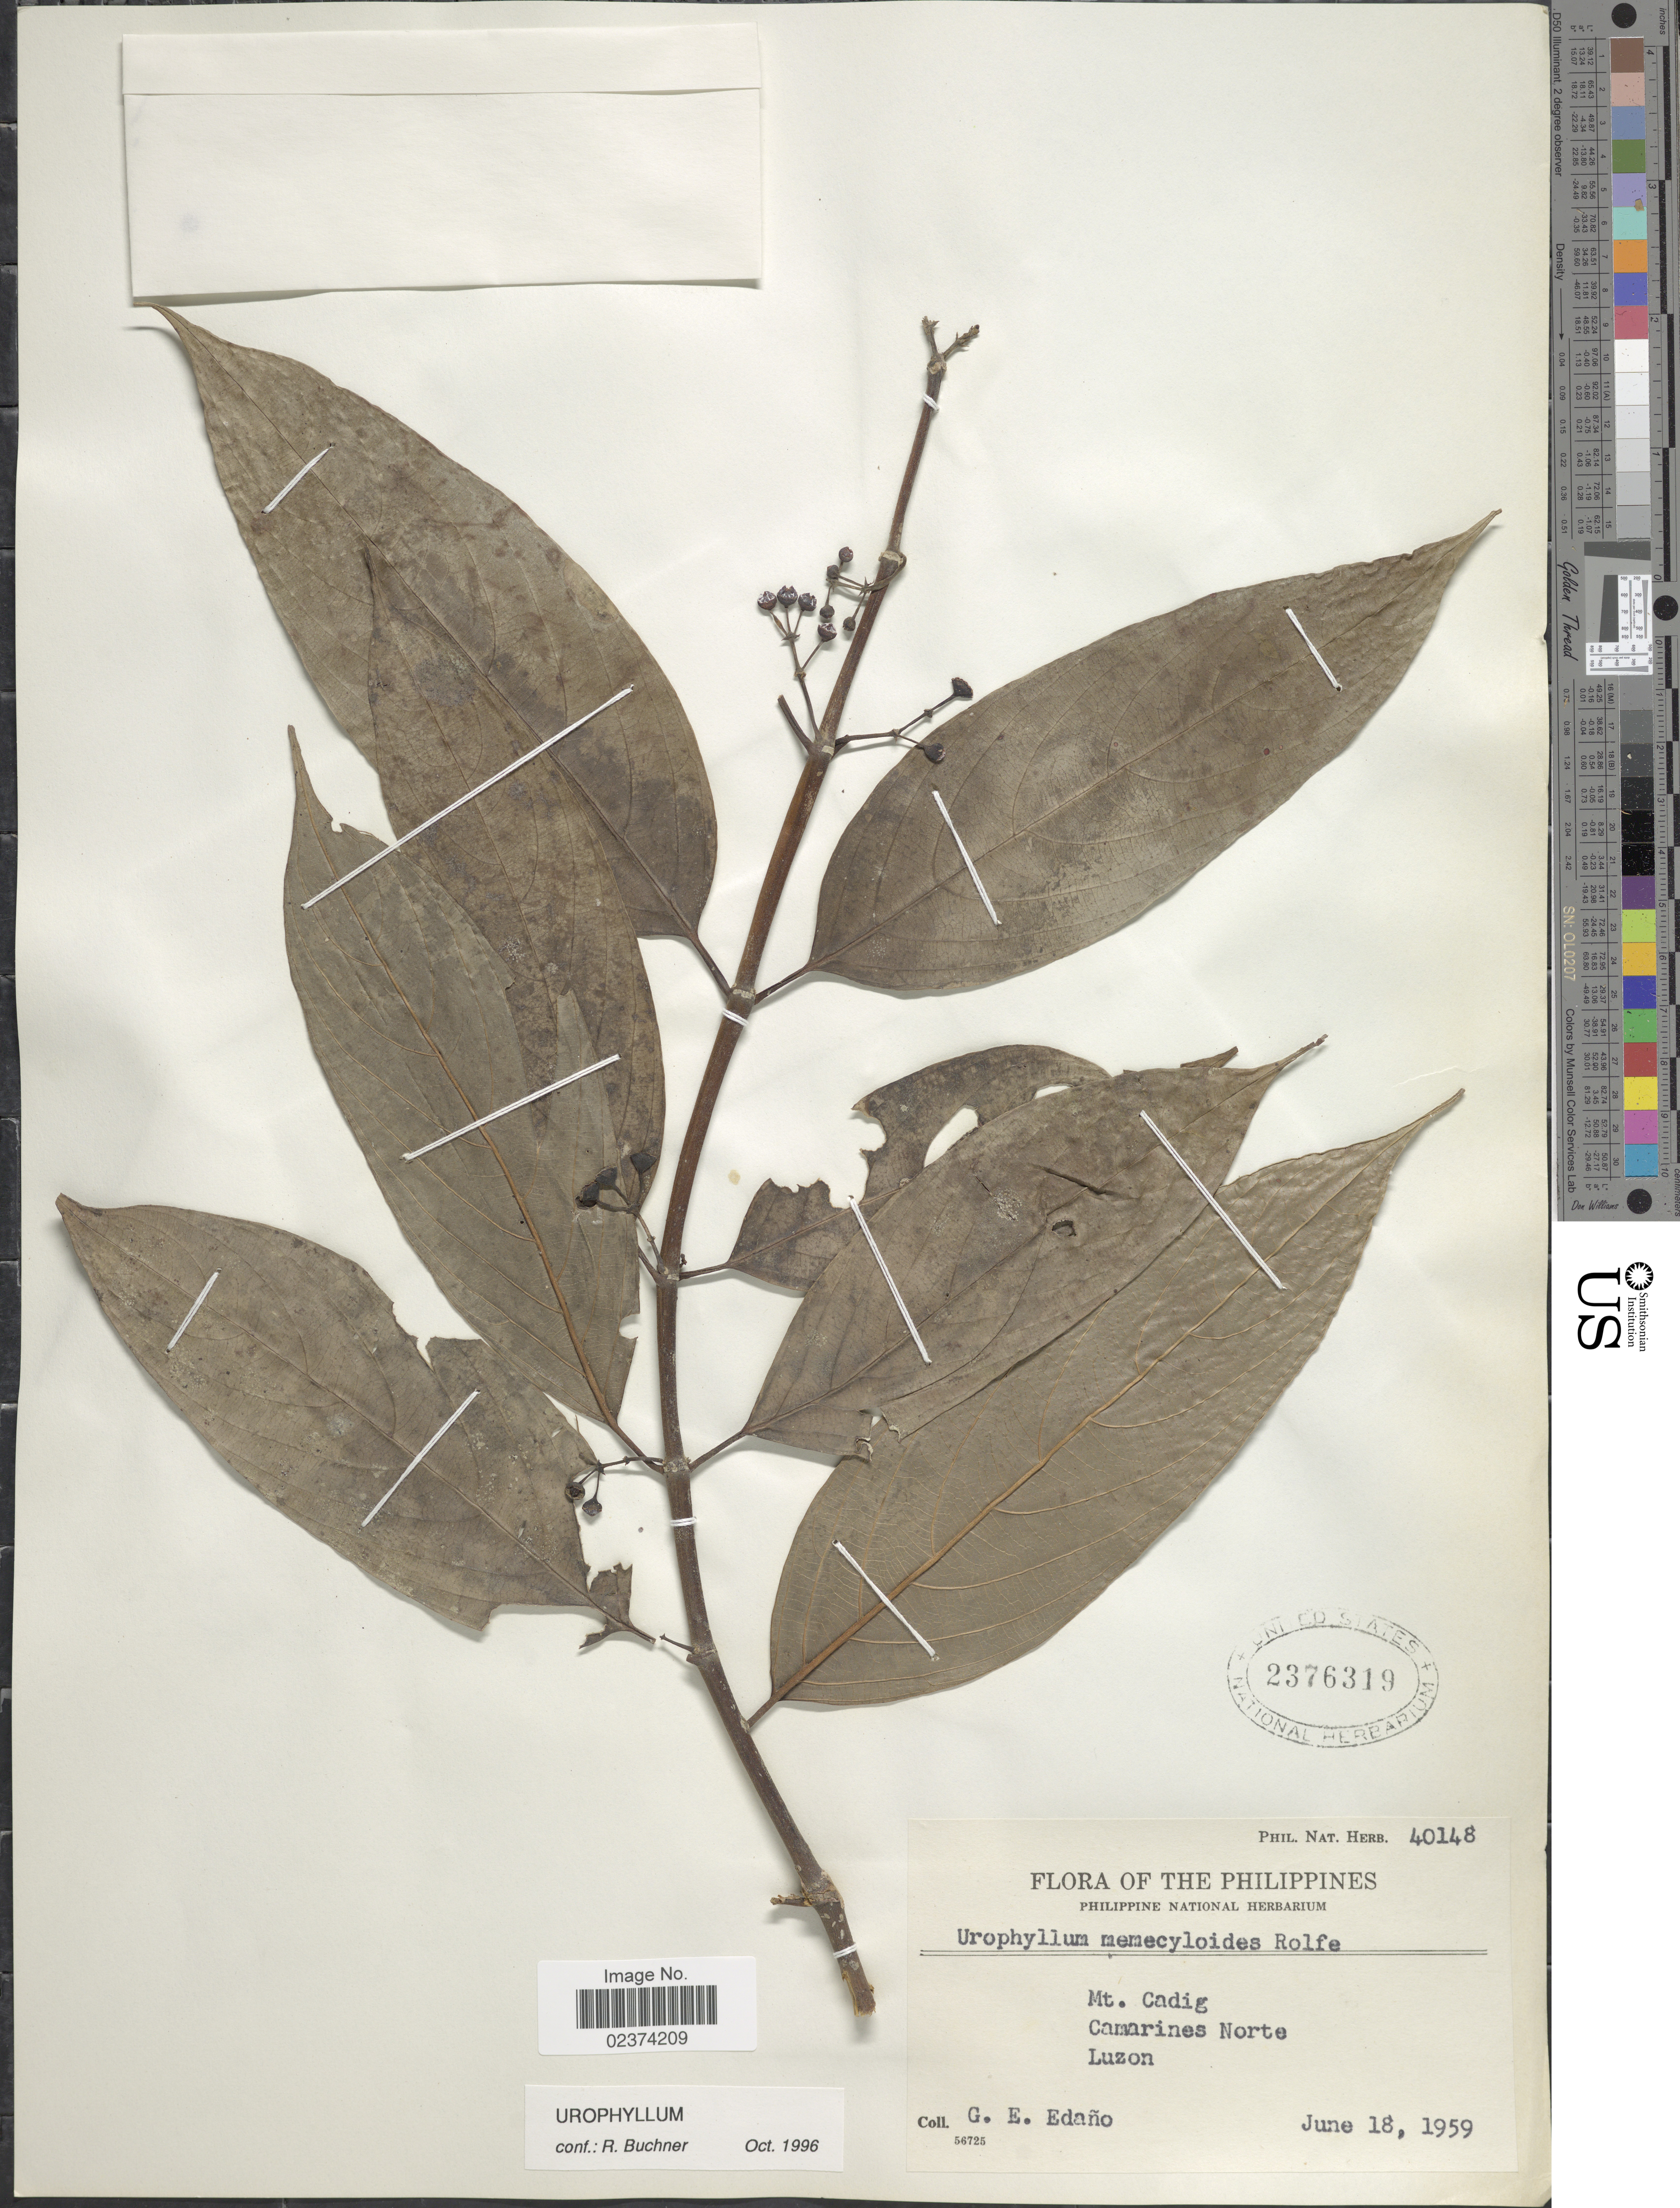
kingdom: Plantae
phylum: Tracheophyta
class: Magnoliopsida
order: Gentianales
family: Rubiaceae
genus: Urophyllum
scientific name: Urophyllum sp.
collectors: G. E. Edaño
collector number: Phil. Nat. Herb. 40148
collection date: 1959-06-18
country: Philippines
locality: Mt. Cadig, Camarines Norte, Luzon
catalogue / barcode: US 2376319